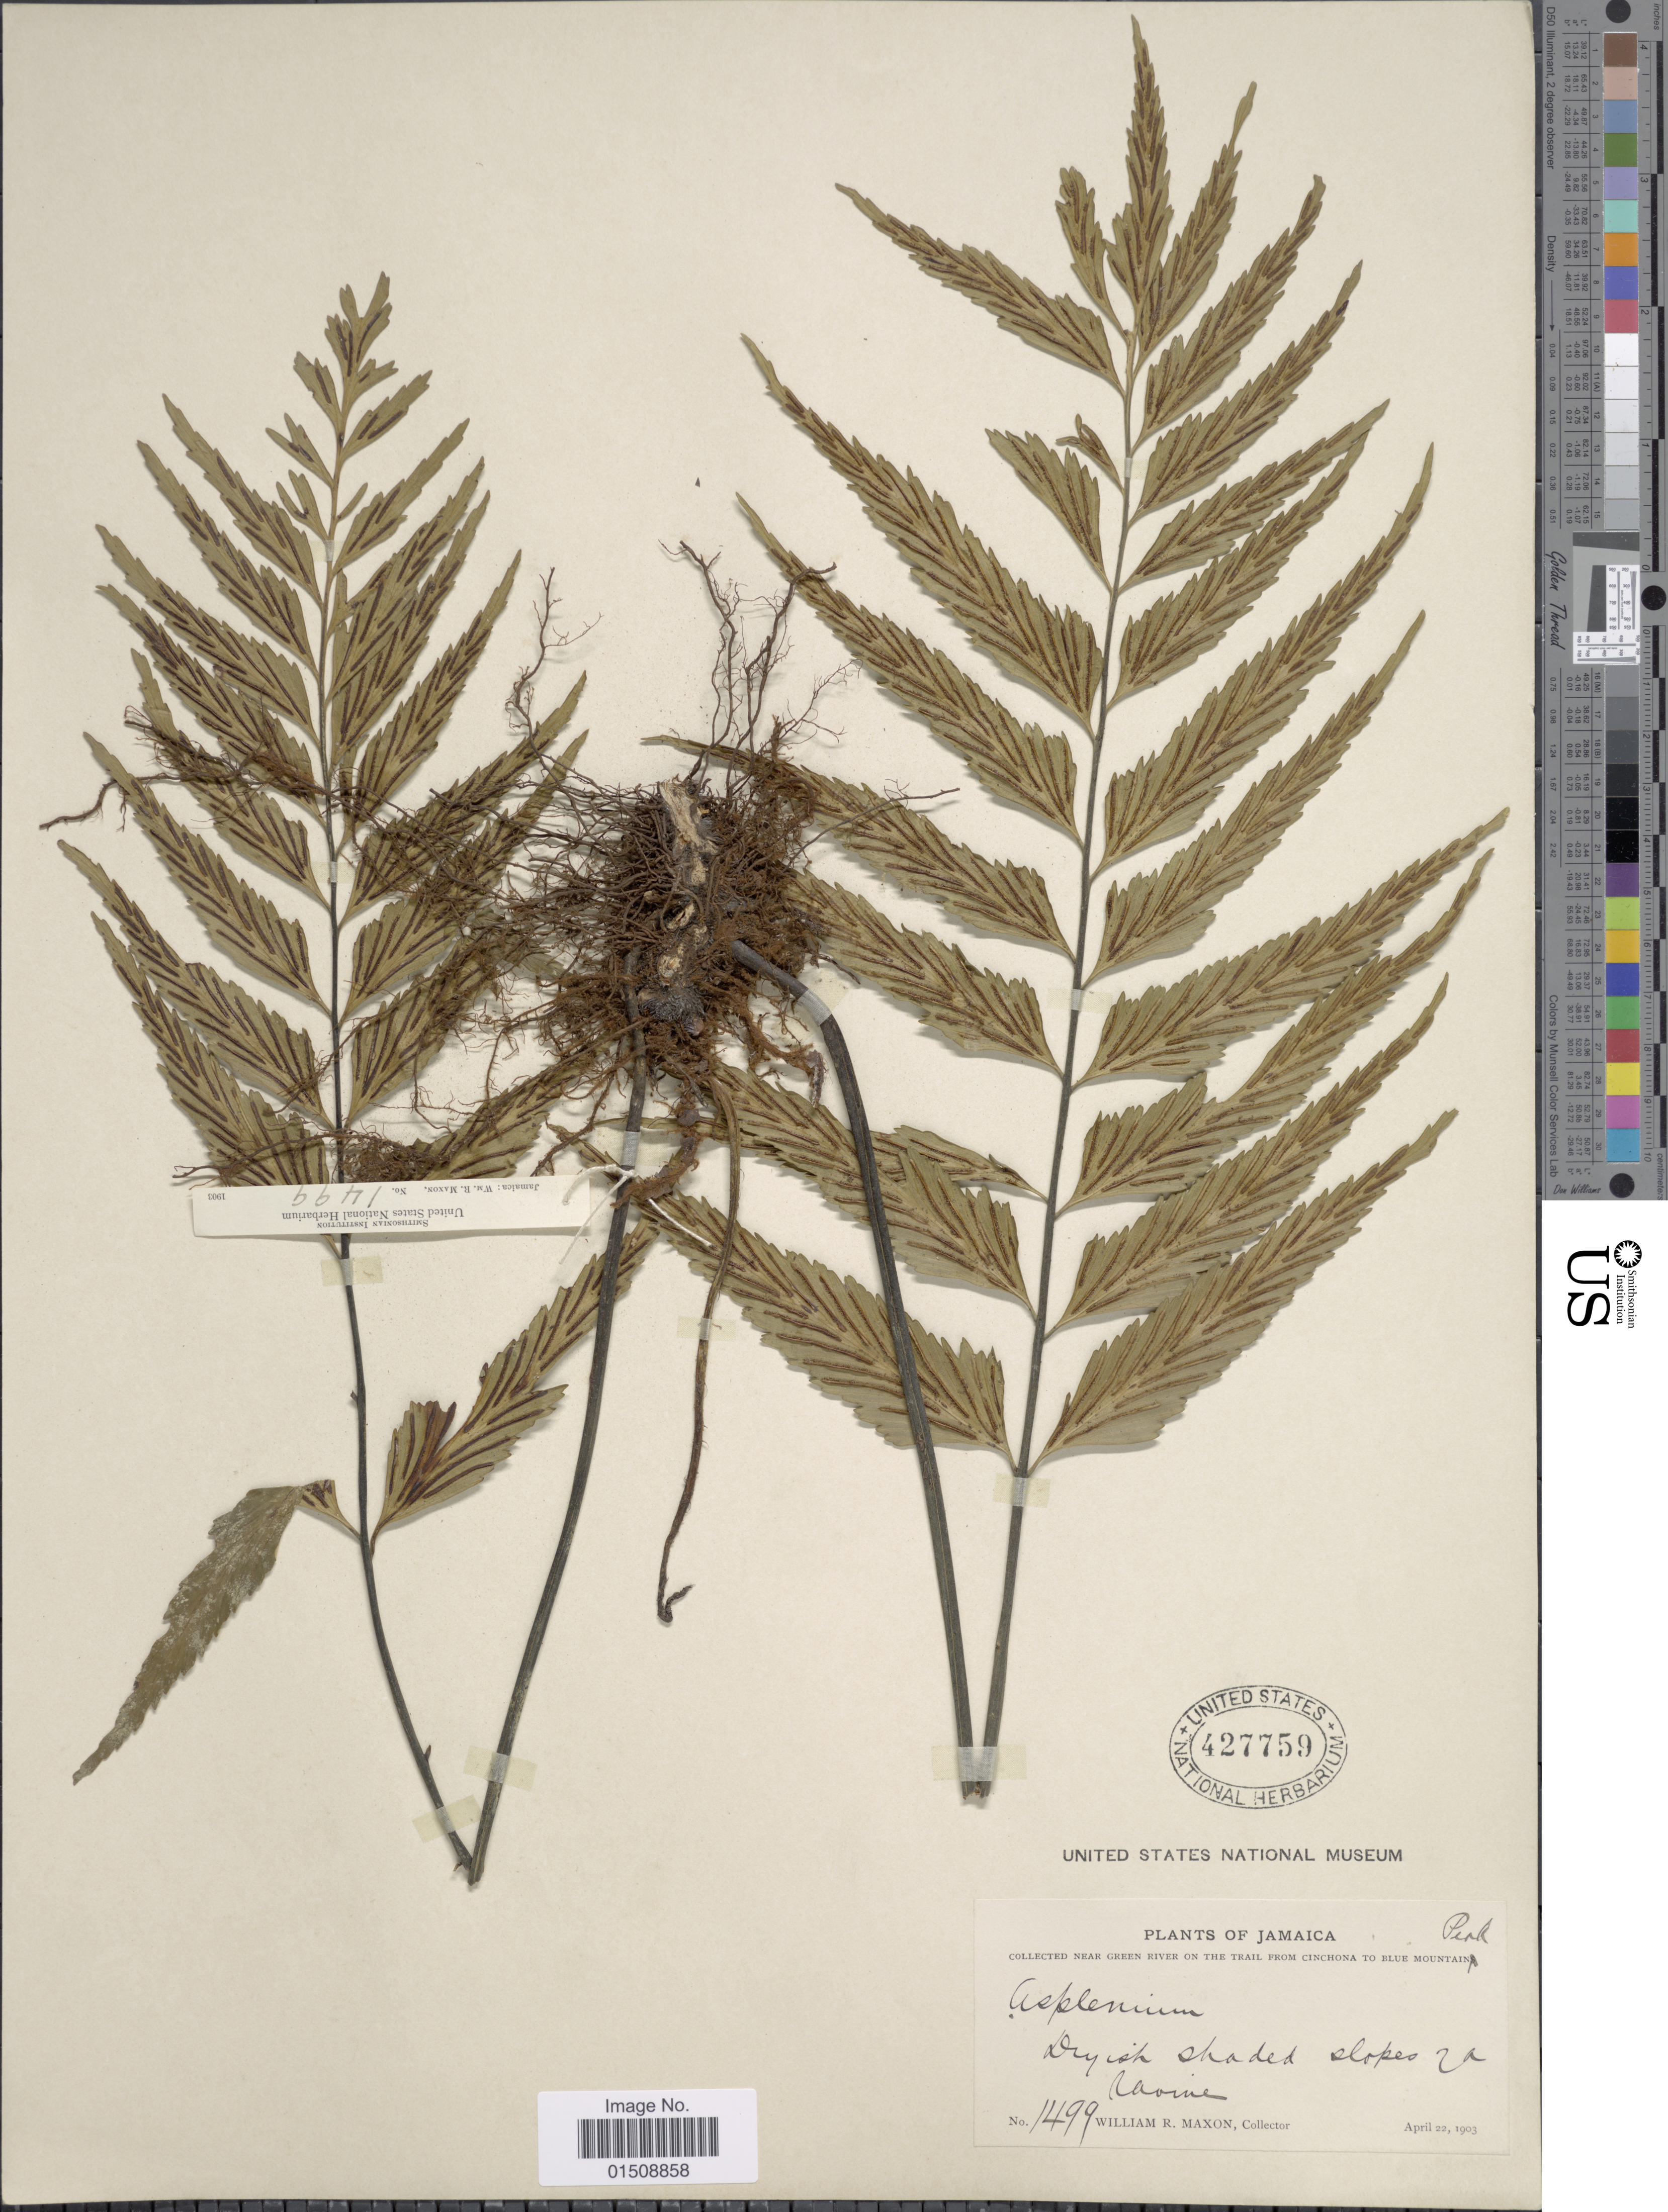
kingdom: Plantae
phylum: Tracheophyta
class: Polypodiopsida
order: Polypodiales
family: Aspleniaceae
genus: Asplenium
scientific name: Asplenium erosum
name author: L.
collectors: W. R. Maxon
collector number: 1499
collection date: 1903-04-22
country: Jamaica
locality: Near Green River on the trail from Cinchona to Blue Mountain Peak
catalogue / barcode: US 427759